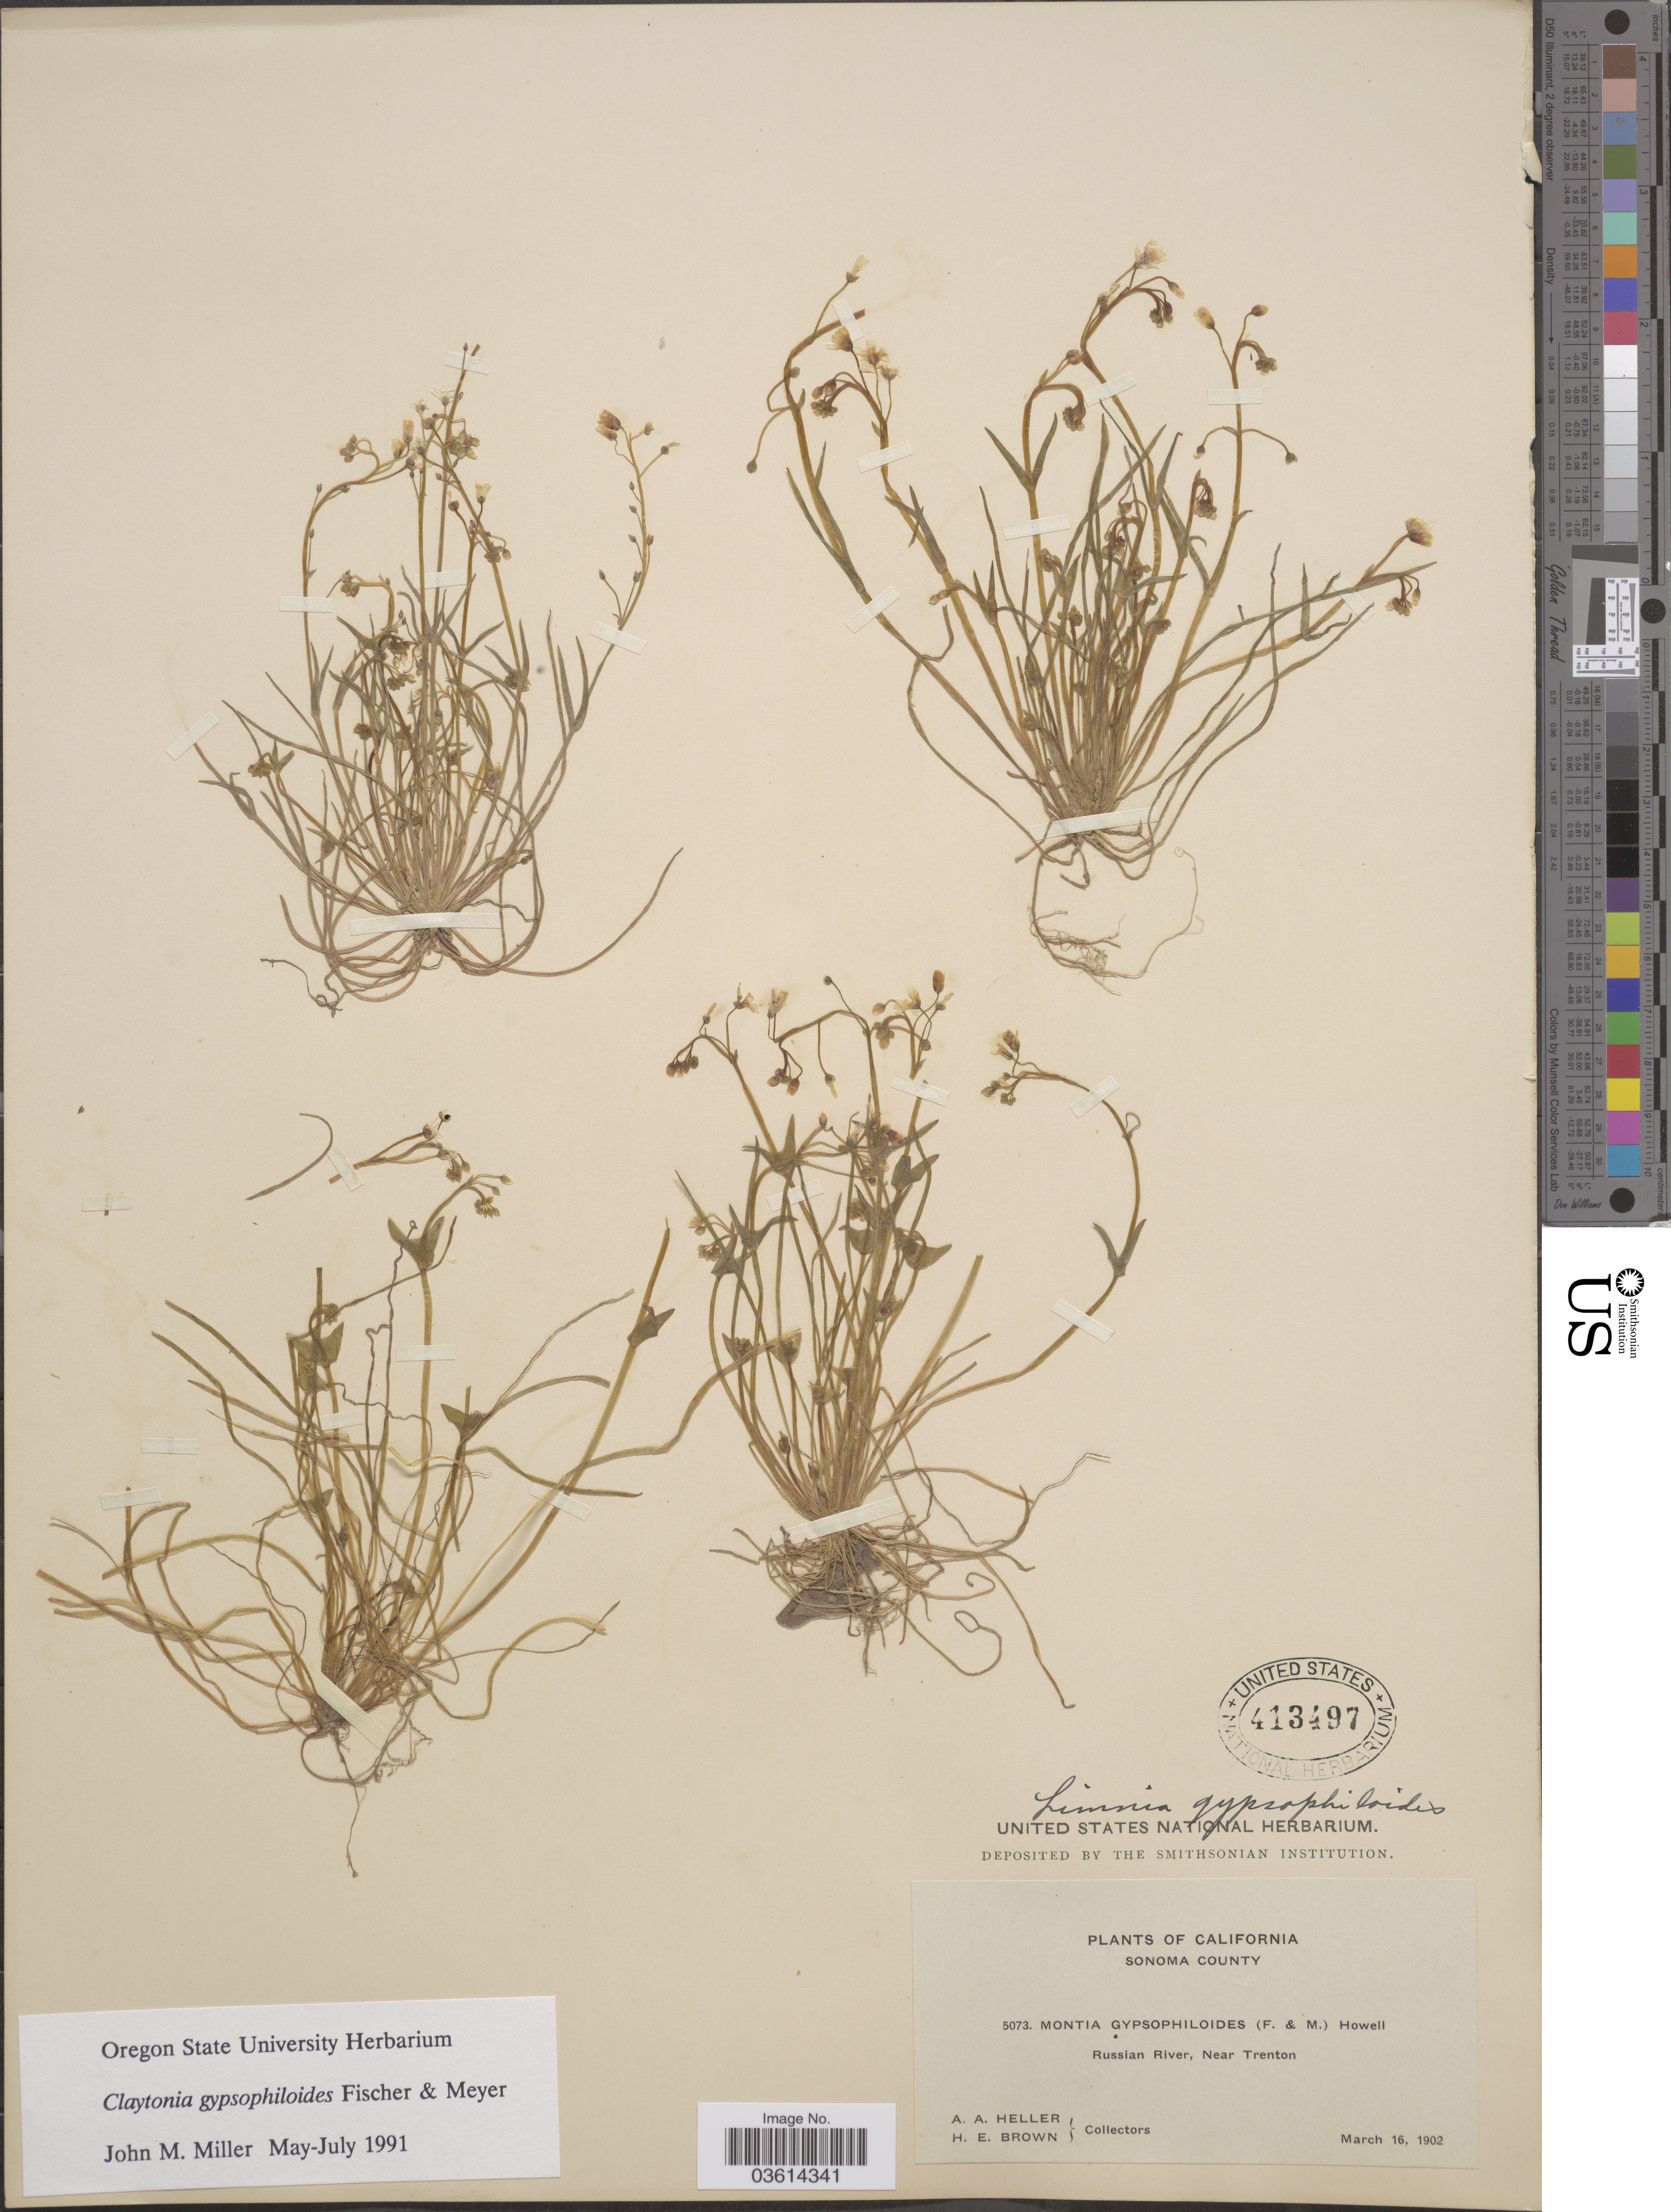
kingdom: Plantae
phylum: Tracheophyta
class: Magnoliopsida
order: Caryophyllales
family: Montiaceae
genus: Claytonia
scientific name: Claytonia gypsophiloides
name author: Fisch. & C.A. Mey.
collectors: A. A. Heller & H. E. Brown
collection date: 1902-03-16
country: United States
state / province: California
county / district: Sonoma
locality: Sonoma County. Russian River, near Trenton.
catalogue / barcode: US 413497